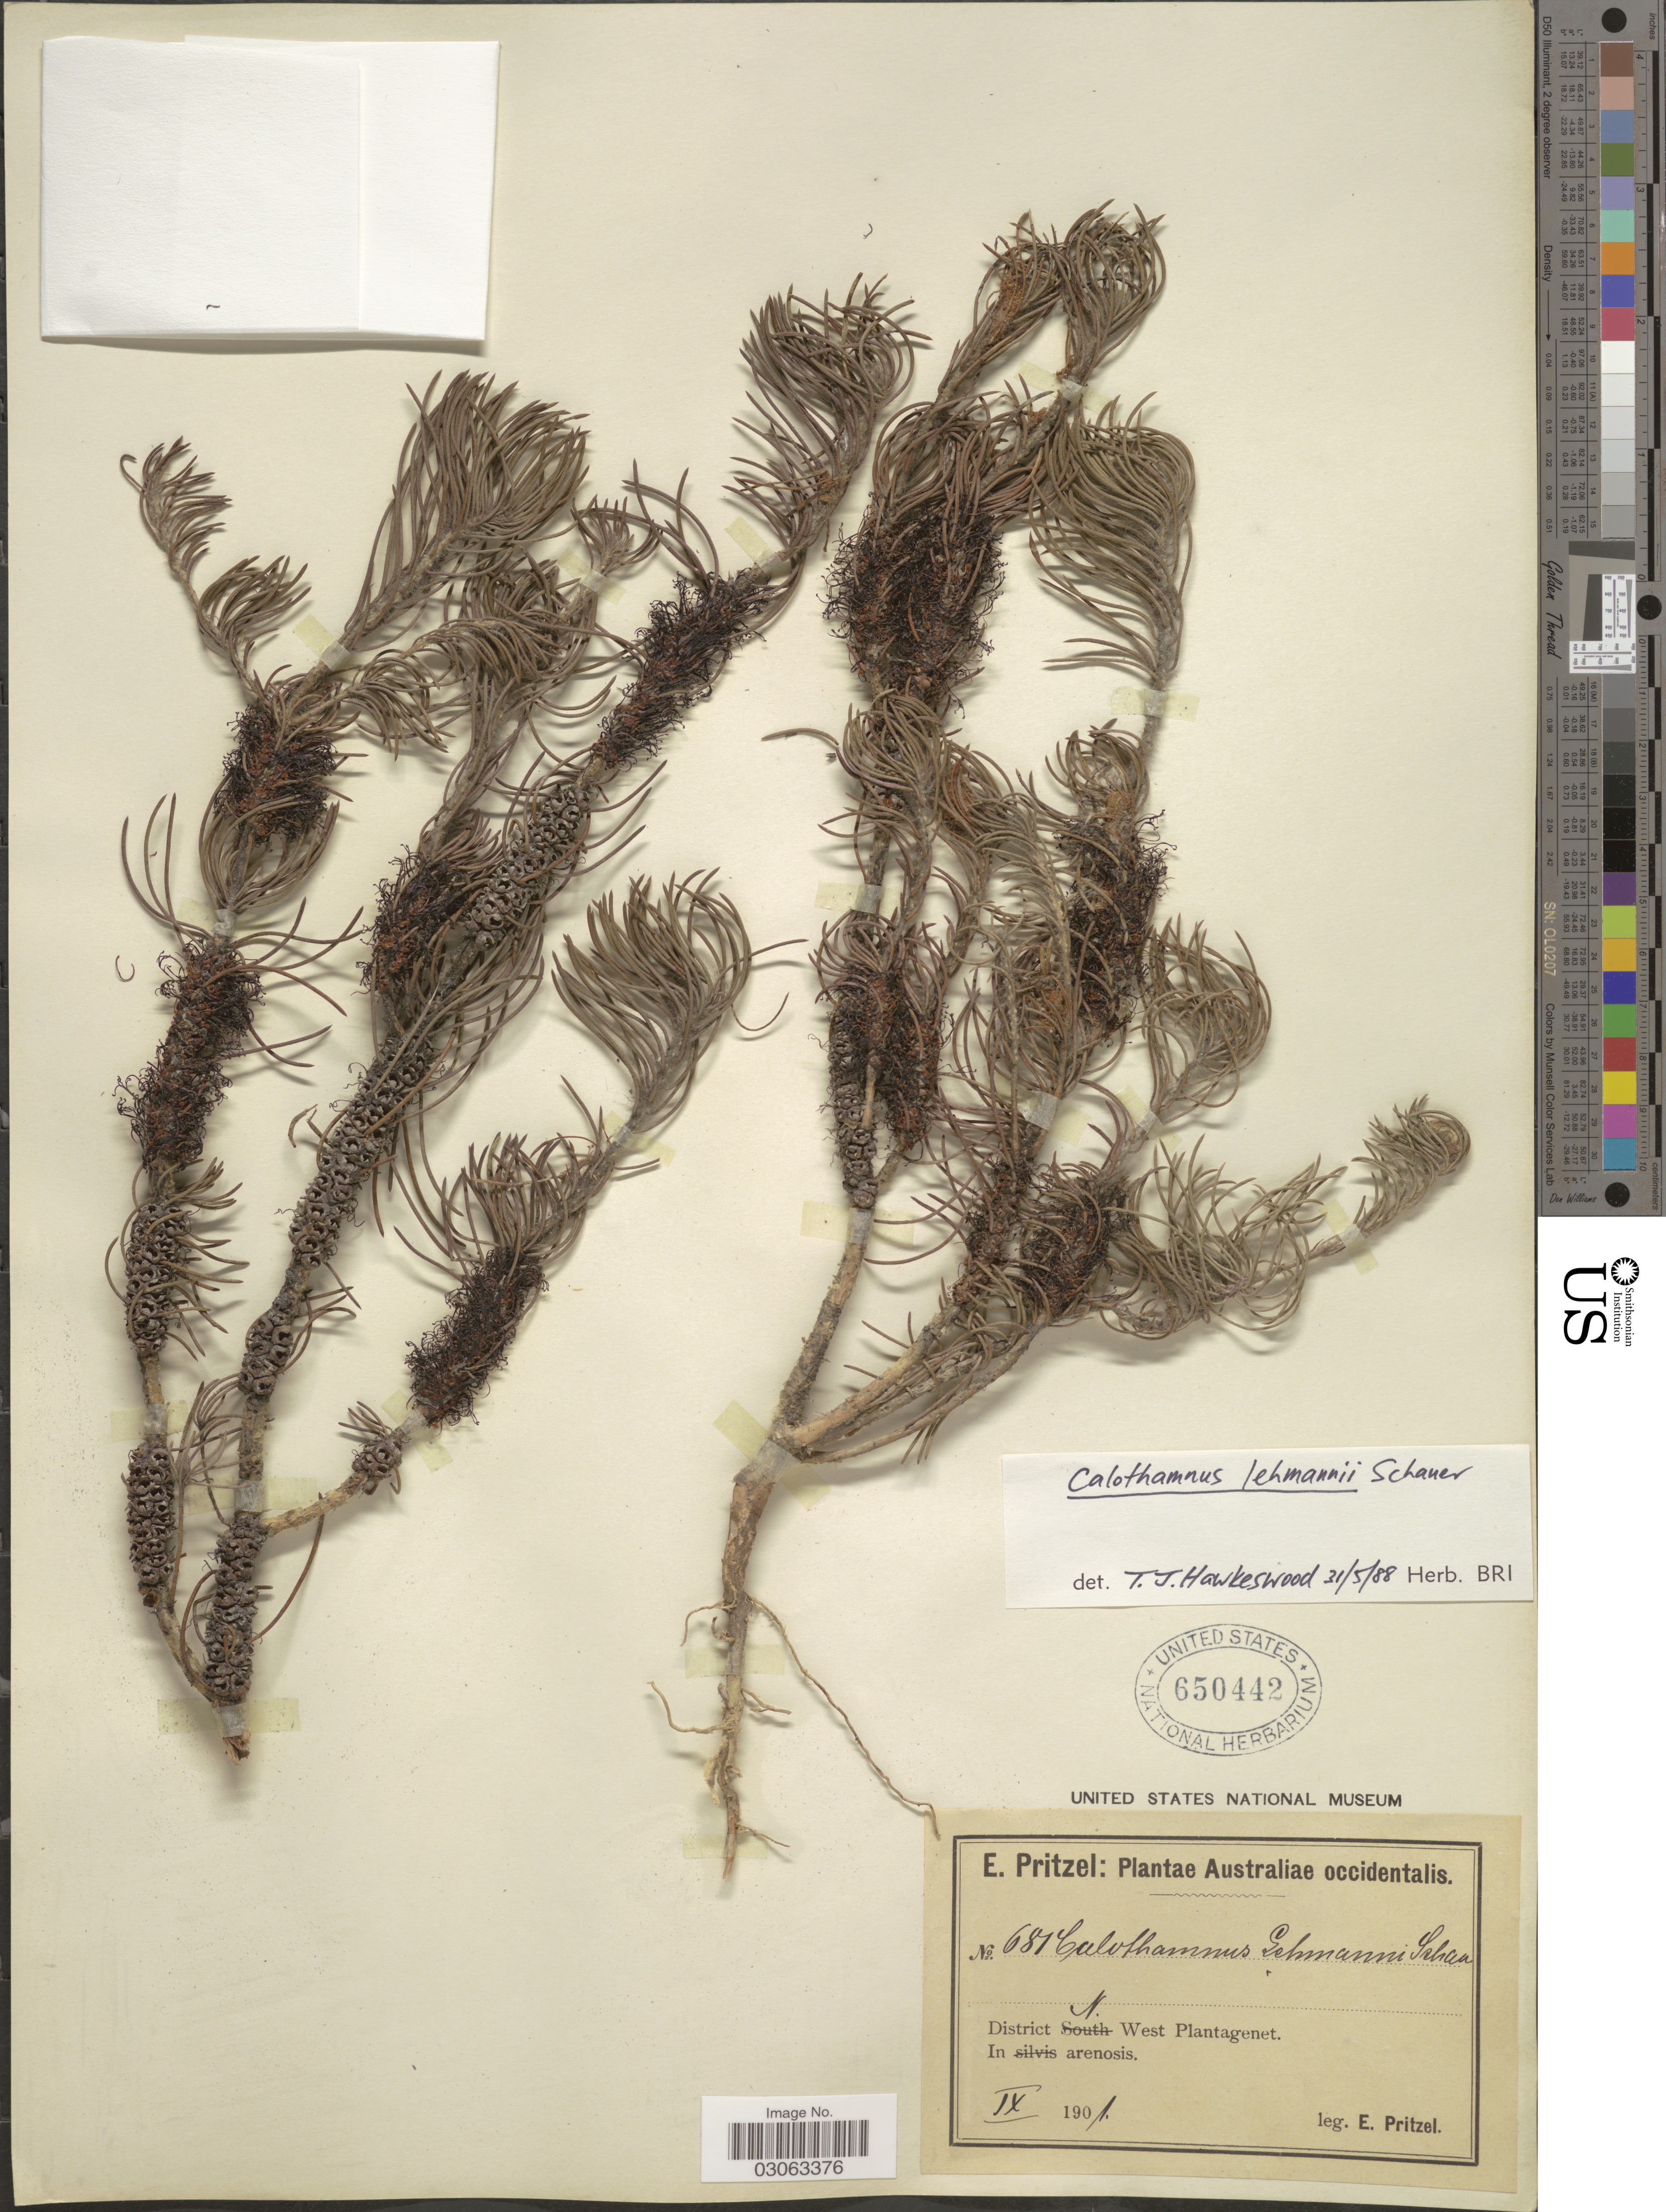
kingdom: Plantae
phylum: Tracheophyta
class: Magnoliopsida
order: Myrtales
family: Myrtaceae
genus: Calothamnus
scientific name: Calothamnus lehmannii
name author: Schauer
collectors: E. G. Pritzel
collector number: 681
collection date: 1901-09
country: Australia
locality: Australiae occidentalis. District N West Plantagenet. In arenosis.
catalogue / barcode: US 650442